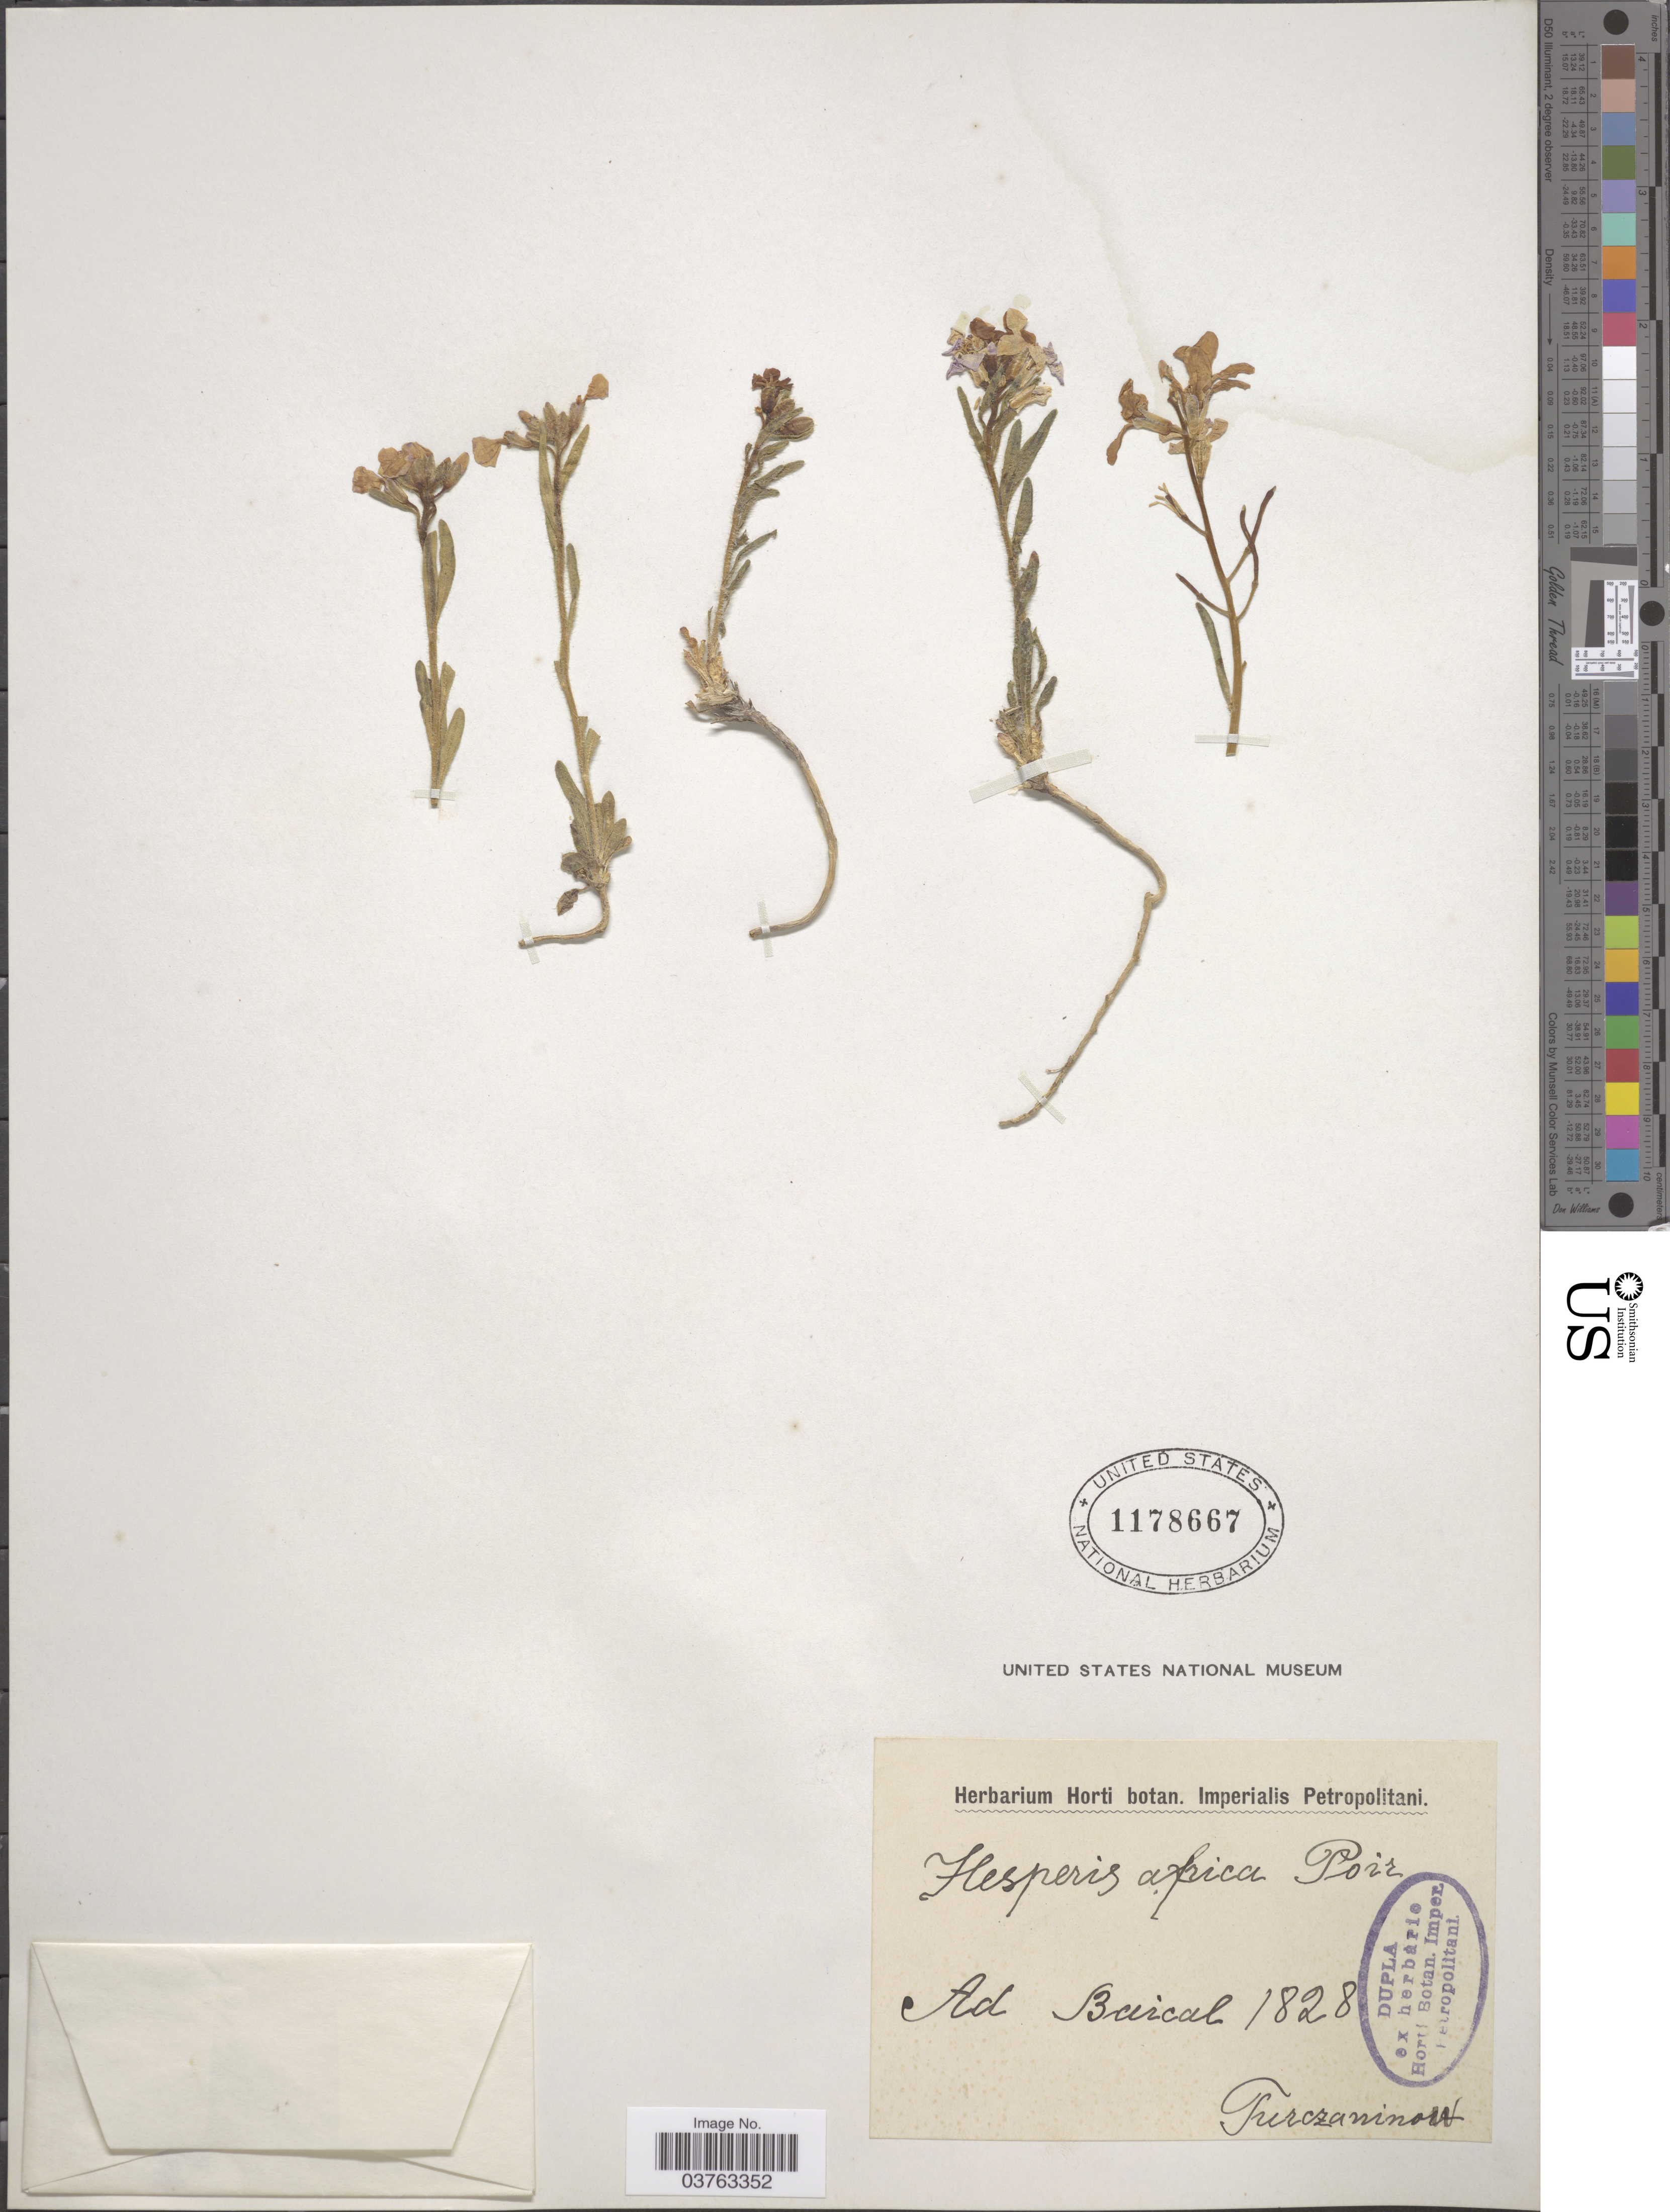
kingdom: Plantae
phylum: Tracheophyta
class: Magnoliopsida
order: Brassicales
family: Brassicaceae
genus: Hesperis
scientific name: Hesperis aprica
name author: Poir.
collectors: Turczaninow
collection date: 1828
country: Russian Federation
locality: Ad Baical.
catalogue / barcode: US 1178667